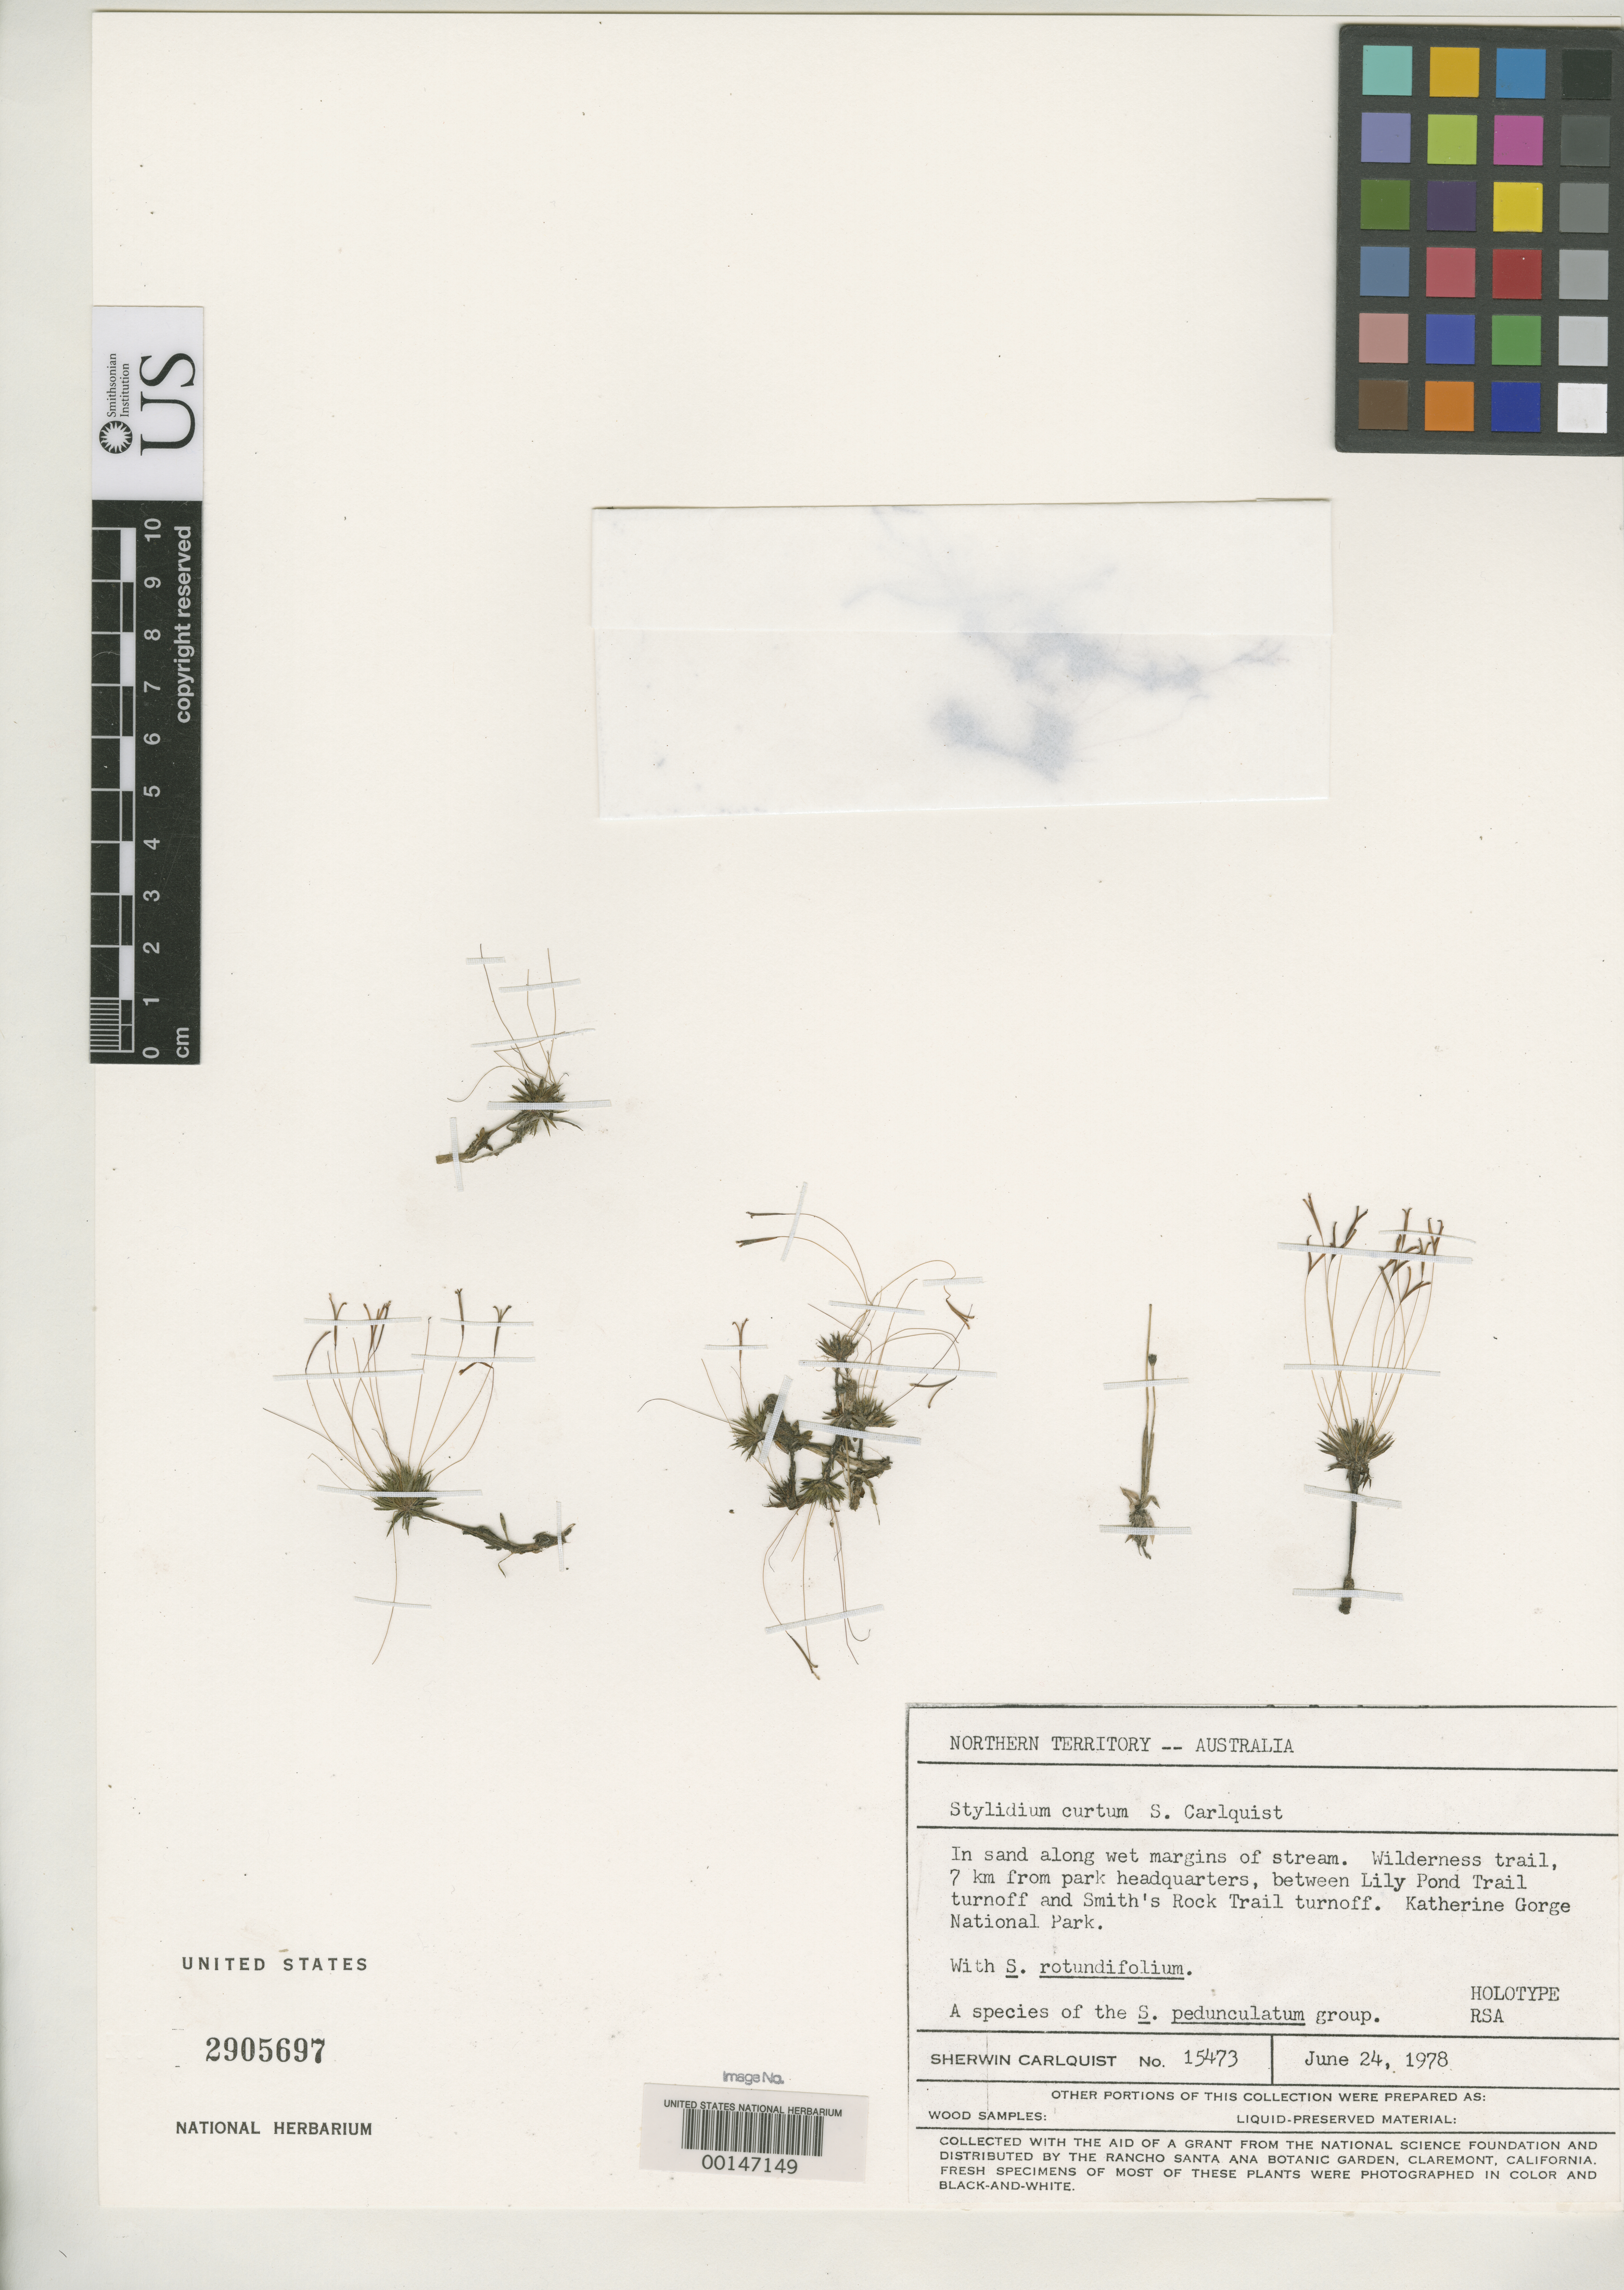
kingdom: Plantae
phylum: Tracheophyta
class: Magnoliopsida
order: Asterales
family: Stylidiaceae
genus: Stylidium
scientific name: Stylidium curtum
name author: Carlquist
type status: Holotype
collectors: S. Carlquist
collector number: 15473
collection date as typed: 24 Jun 1978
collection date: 1978-06-24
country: Australia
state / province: Northern Territory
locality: Katherine Gorge National Park.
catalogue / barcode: US 2905697